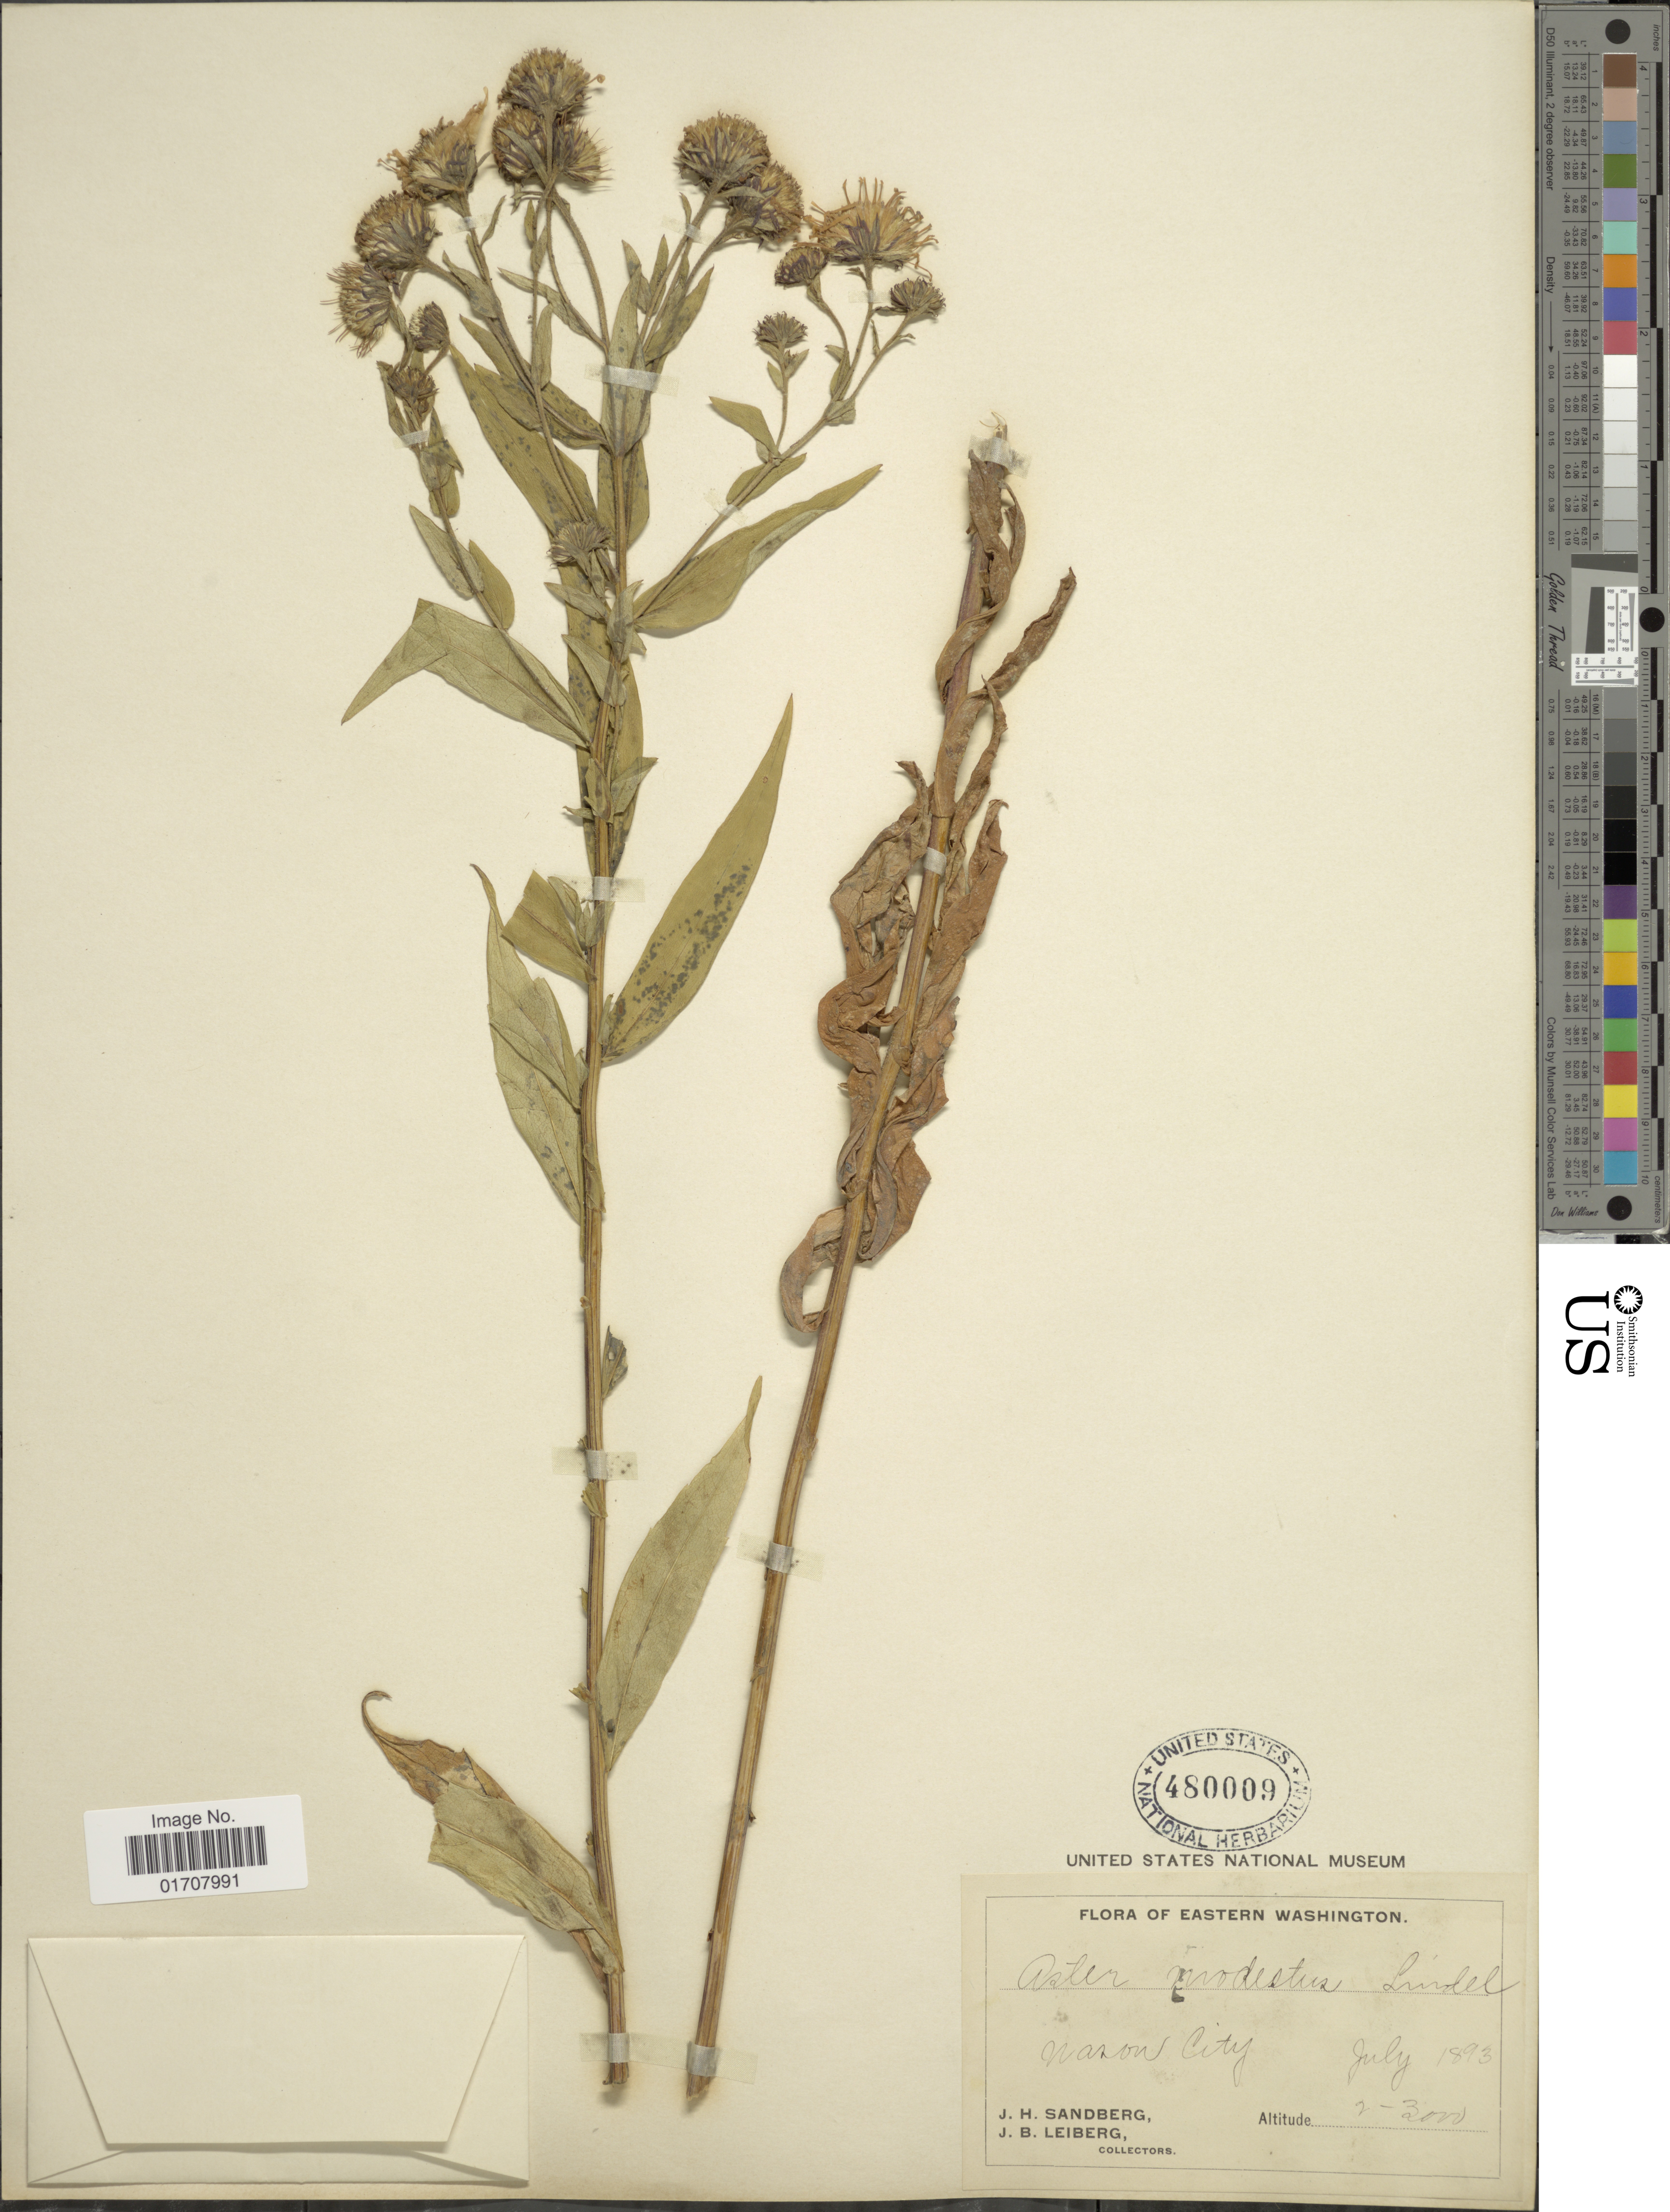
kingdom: Plantae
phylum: Tracheophyta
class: Magnoliopsida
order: Asterales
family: Asteraceae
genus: Canadanthus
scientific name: Canadanthus modestus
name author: (Lindl.) G.L. Nesom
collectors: J. H. Sandberg & J. B. Leiberg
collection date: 1893-07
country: United States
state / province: Washington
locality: Eastern Washington, Mason City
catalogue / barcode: US 480009